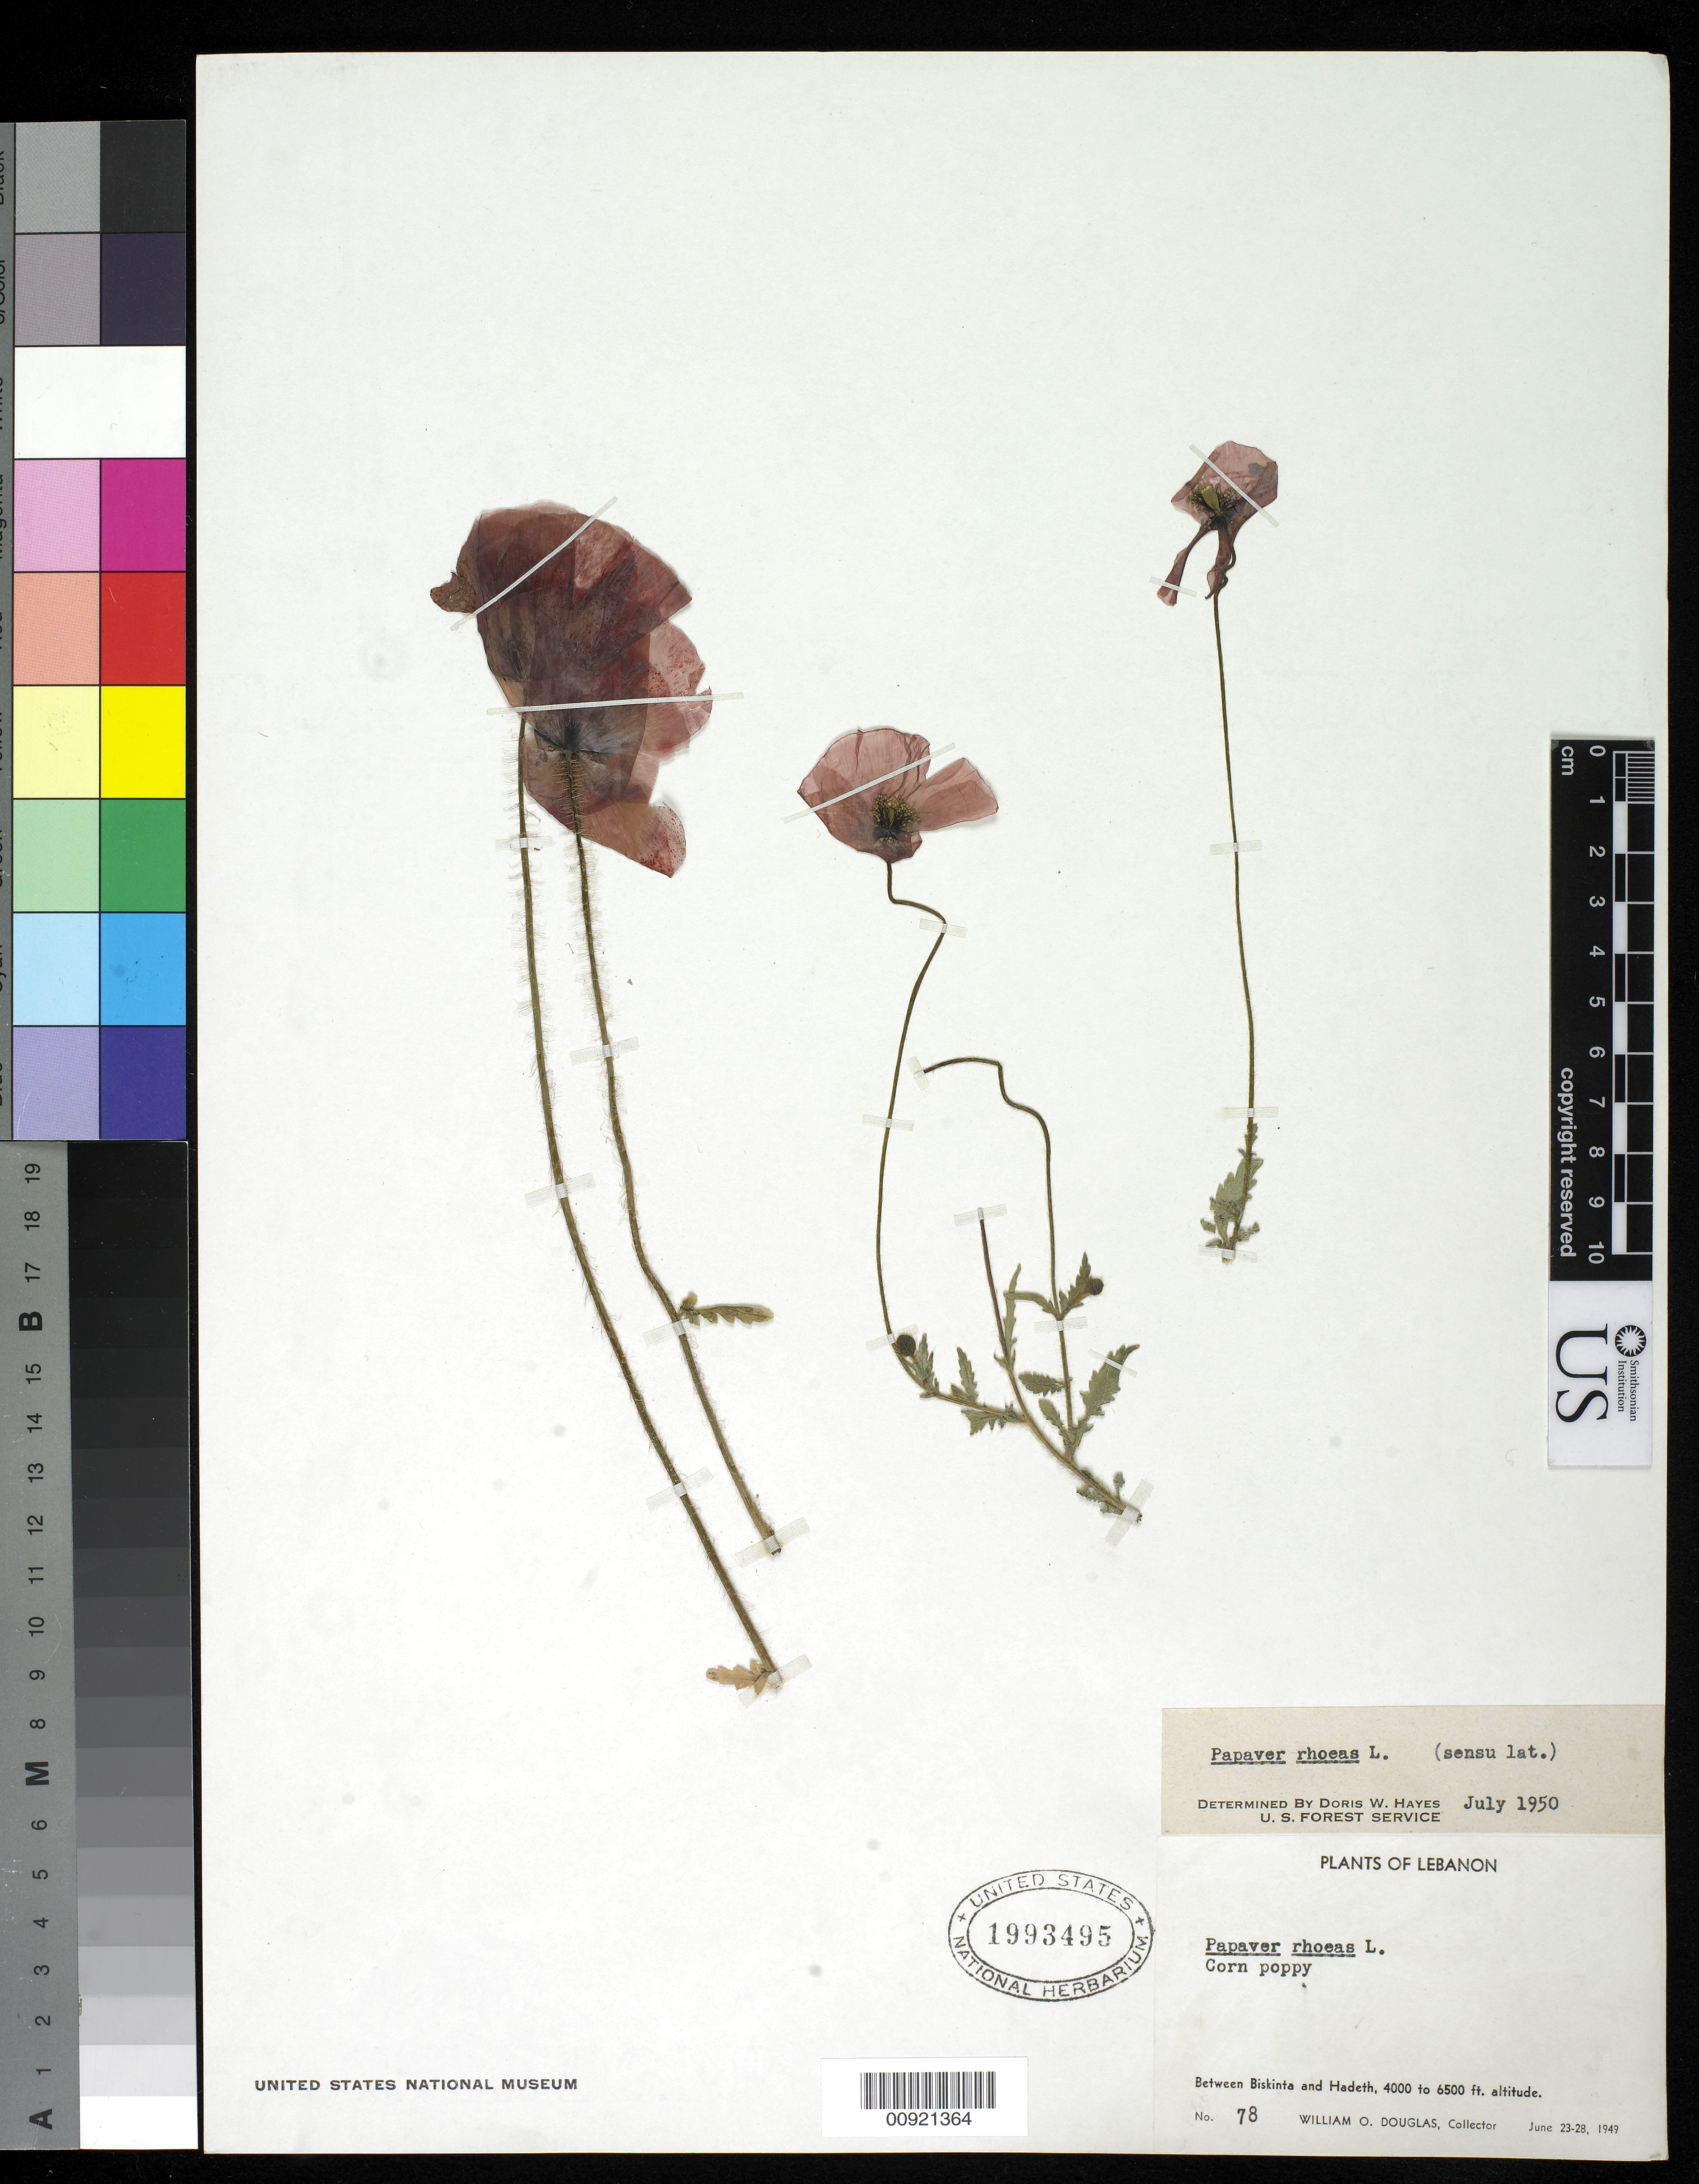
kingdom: Plantae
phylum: Tracheophyta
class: Magnoliopsida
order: Ranunculales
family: Papaveraceae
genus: Papaver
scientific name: Papaver rhoeas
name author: L.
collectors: W. Douglas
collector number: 78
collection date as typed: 23 Jun 1949 to 28 Jun 1949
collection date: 1949-06-23/1949-06-28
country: Lebanon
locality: Between Biskinta and Hadeth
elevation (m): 1219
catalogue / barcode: US 1993495